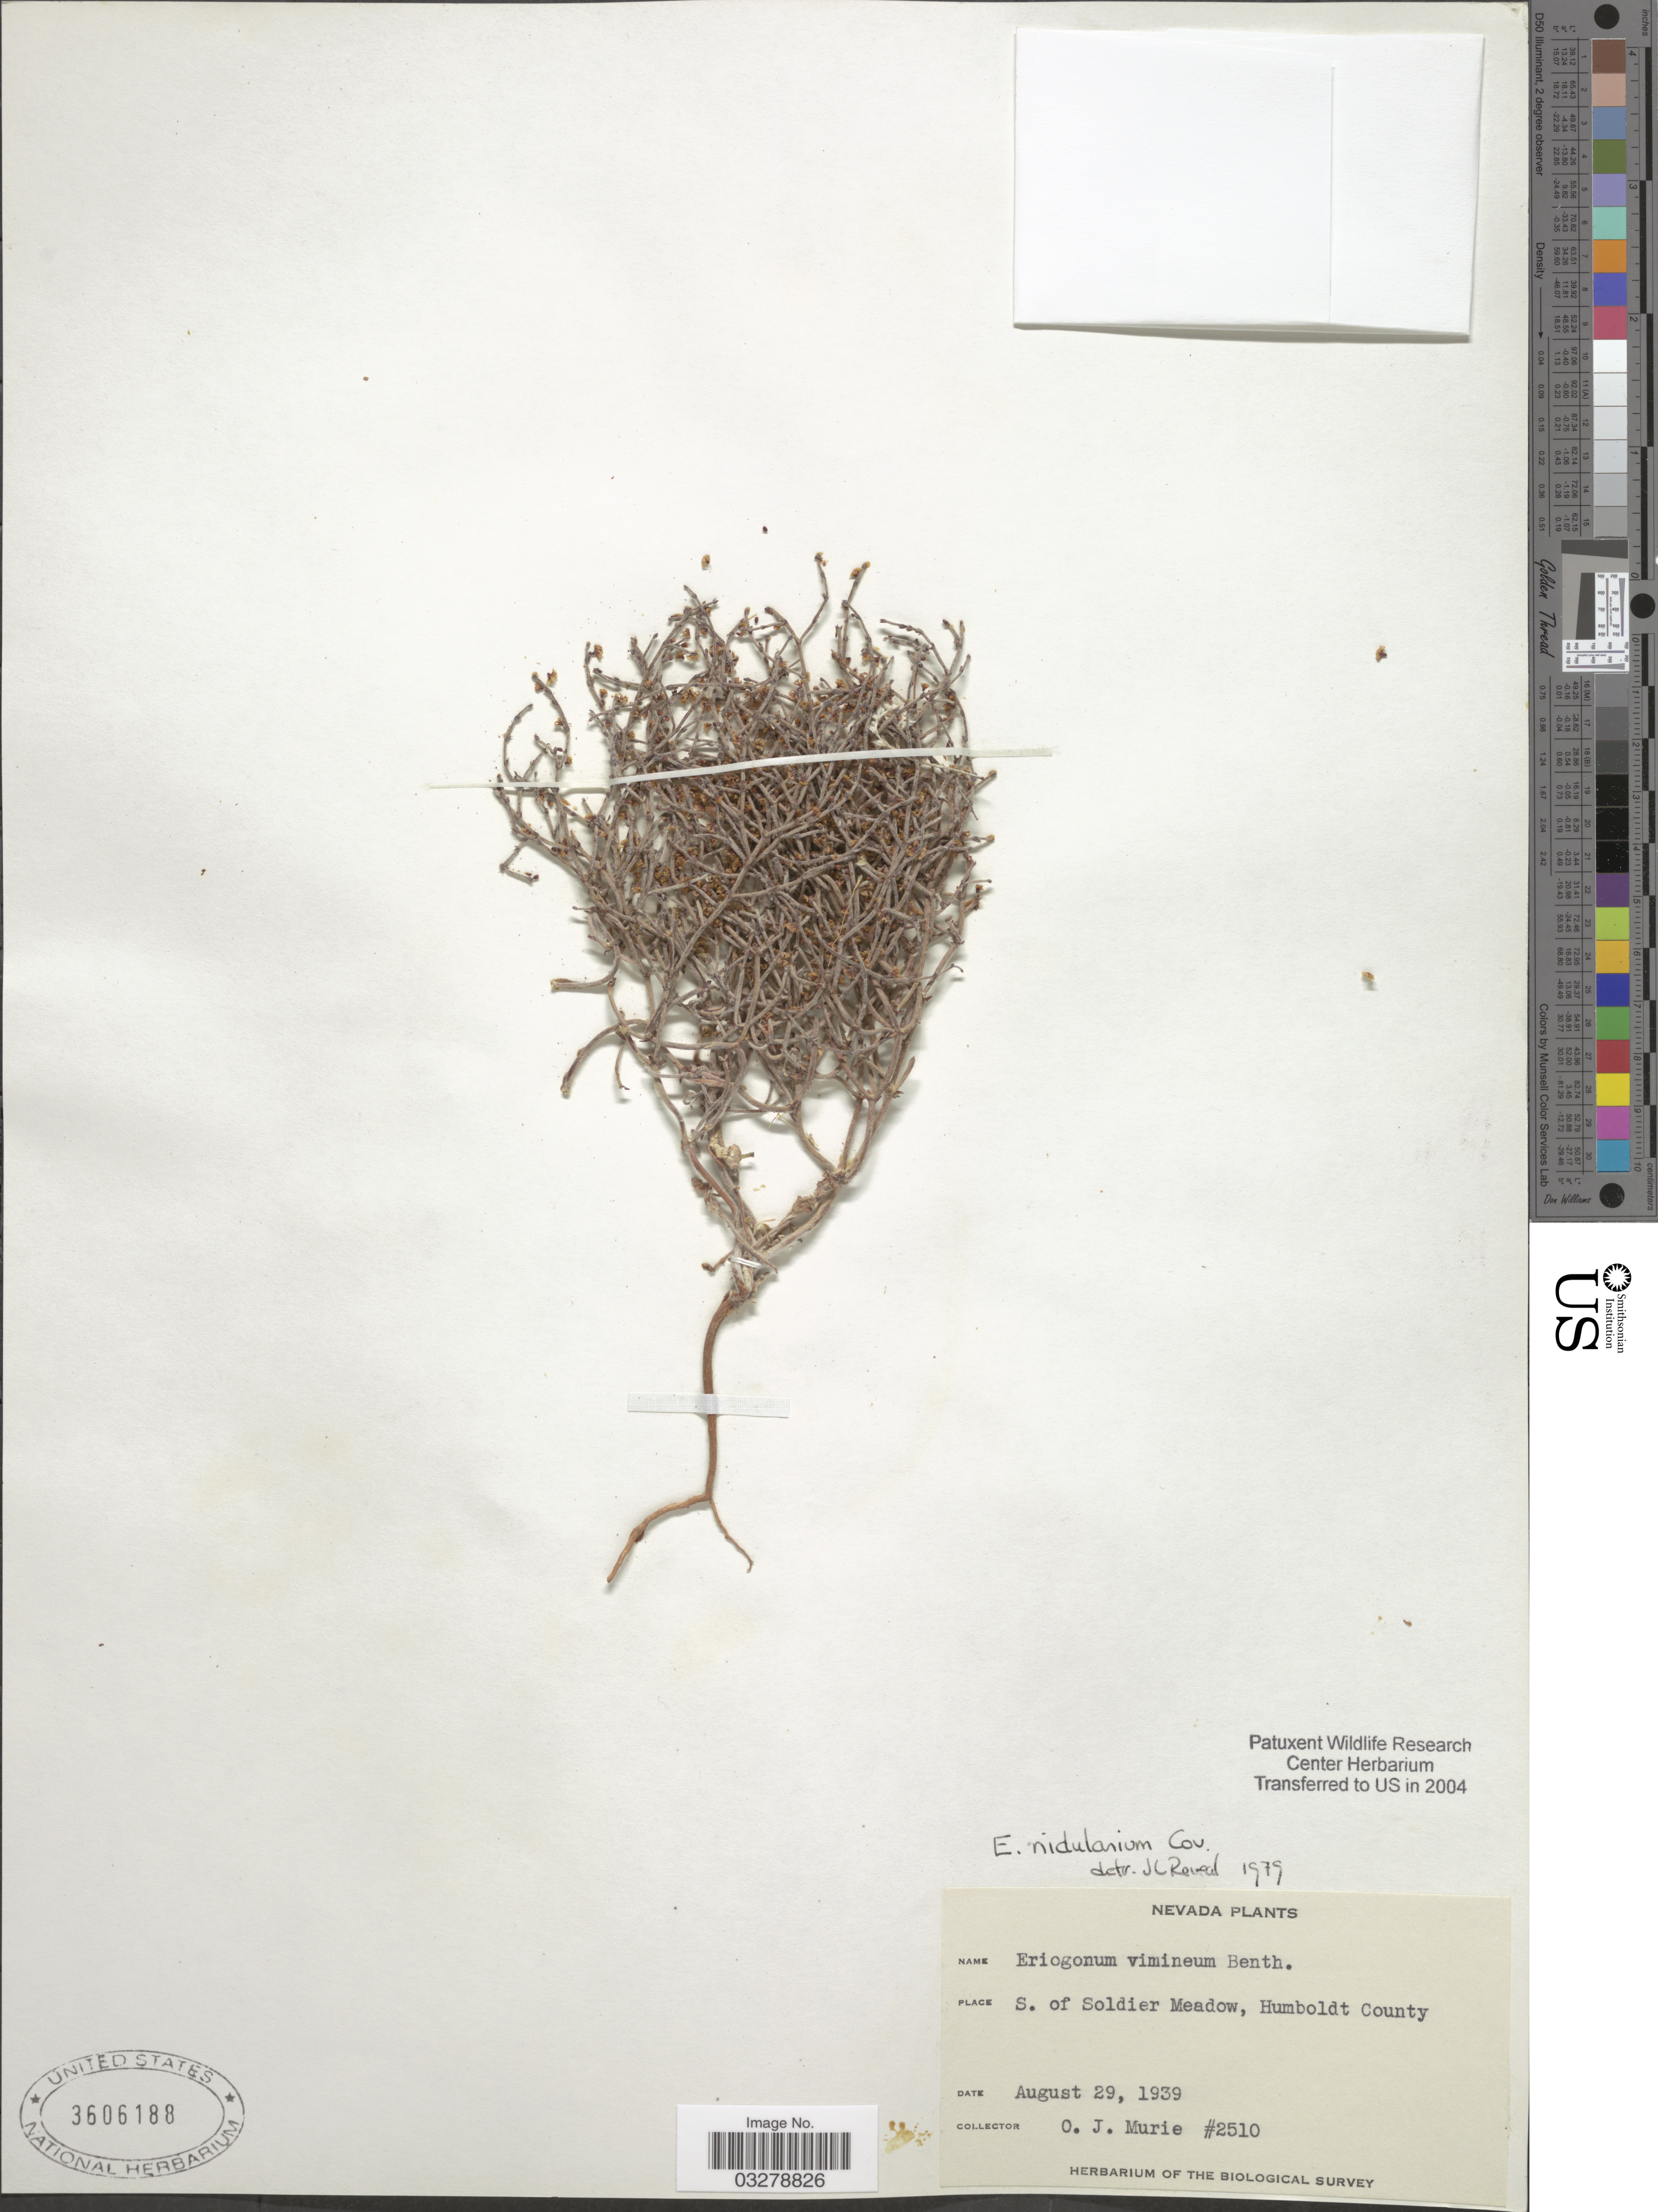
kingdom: Plantae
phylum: Tracheophyta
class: Magnoliopsida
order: Caryophyllales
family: Polygonaceae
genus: Eriogonum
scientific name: Eriogonum nidularium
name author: Coville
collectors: O. Murie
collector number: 2510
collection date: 1939-08-29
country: United States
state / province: Nevada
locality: S. of Soldier Meadow, Humboldt County.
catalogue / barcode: US 3606188